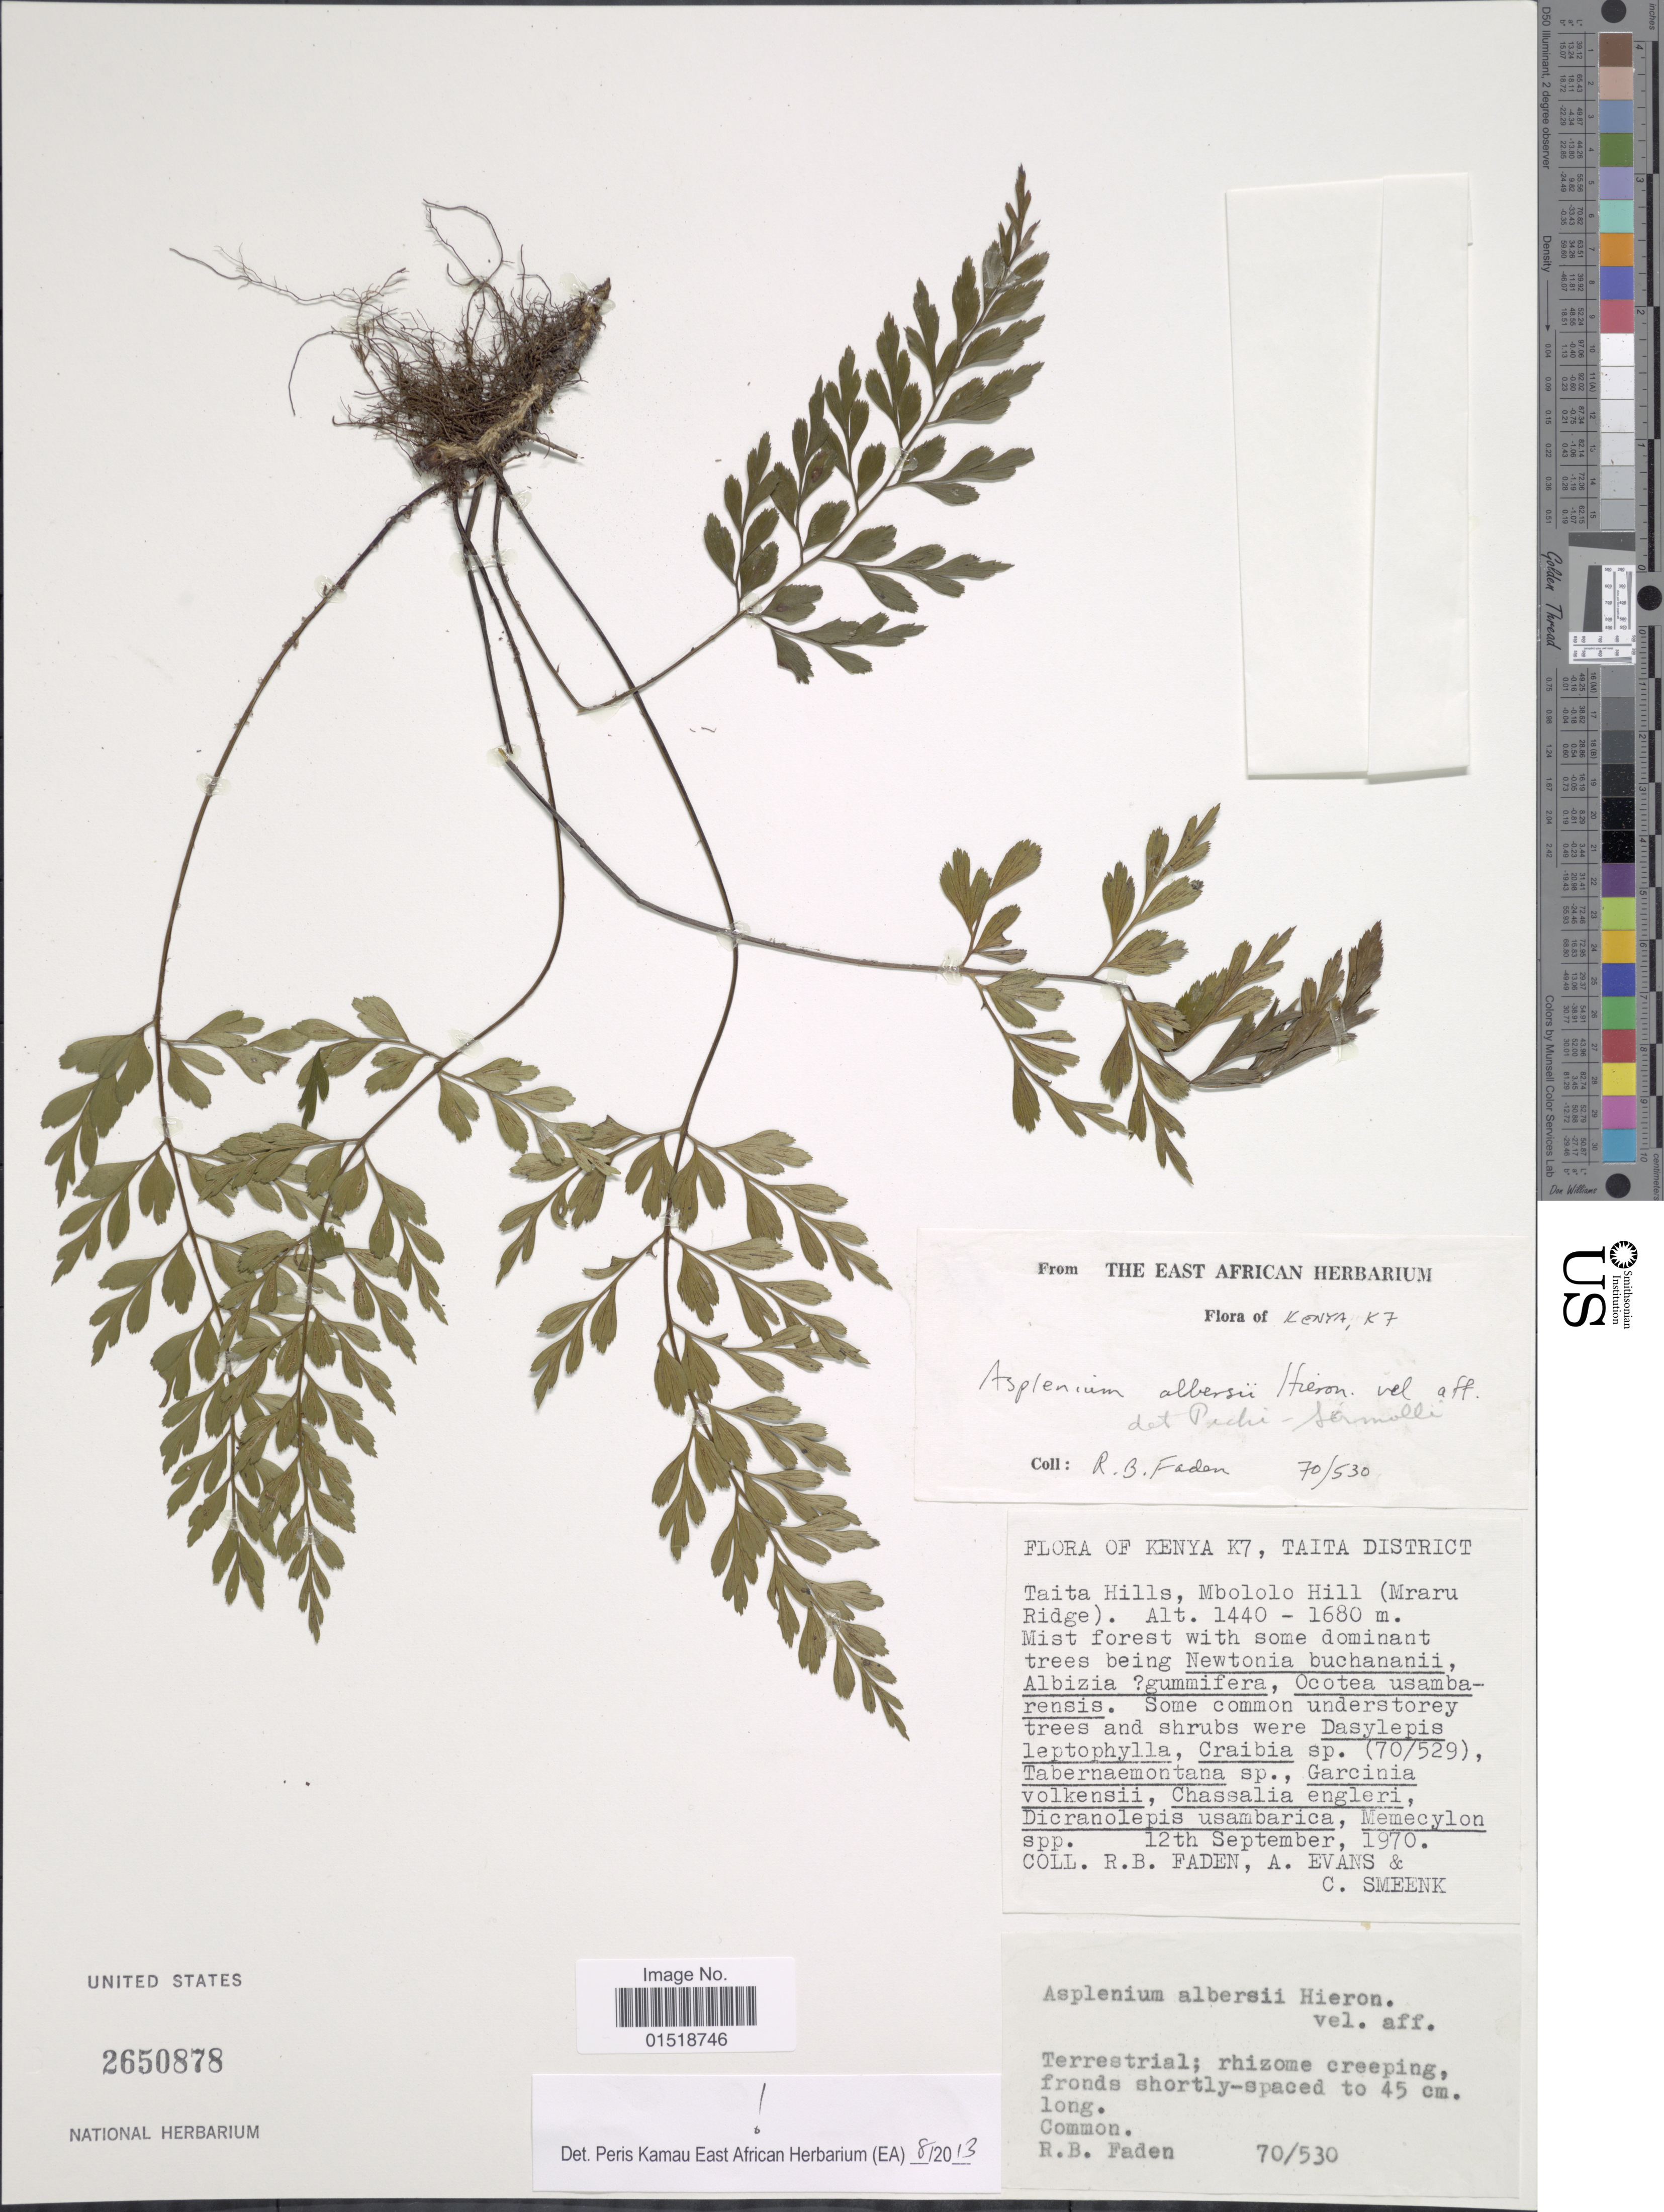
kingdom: Plantae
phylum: Tracheophyta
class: Polypodiopsida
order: Polypodiales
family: Aspleniaceae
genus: Asplenium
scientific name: Asplenium albersii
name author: Hieron.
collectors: R. B. Faden, A. Evans & C. Smeenk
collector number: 70/530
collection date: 1970-09-12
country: Kenya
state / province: Taita Taveta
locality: Kenya K7, Taita District. Taita Hills, Mbololo Hill (Mraru Ridge).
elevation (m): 1440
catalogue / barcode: US 2650878